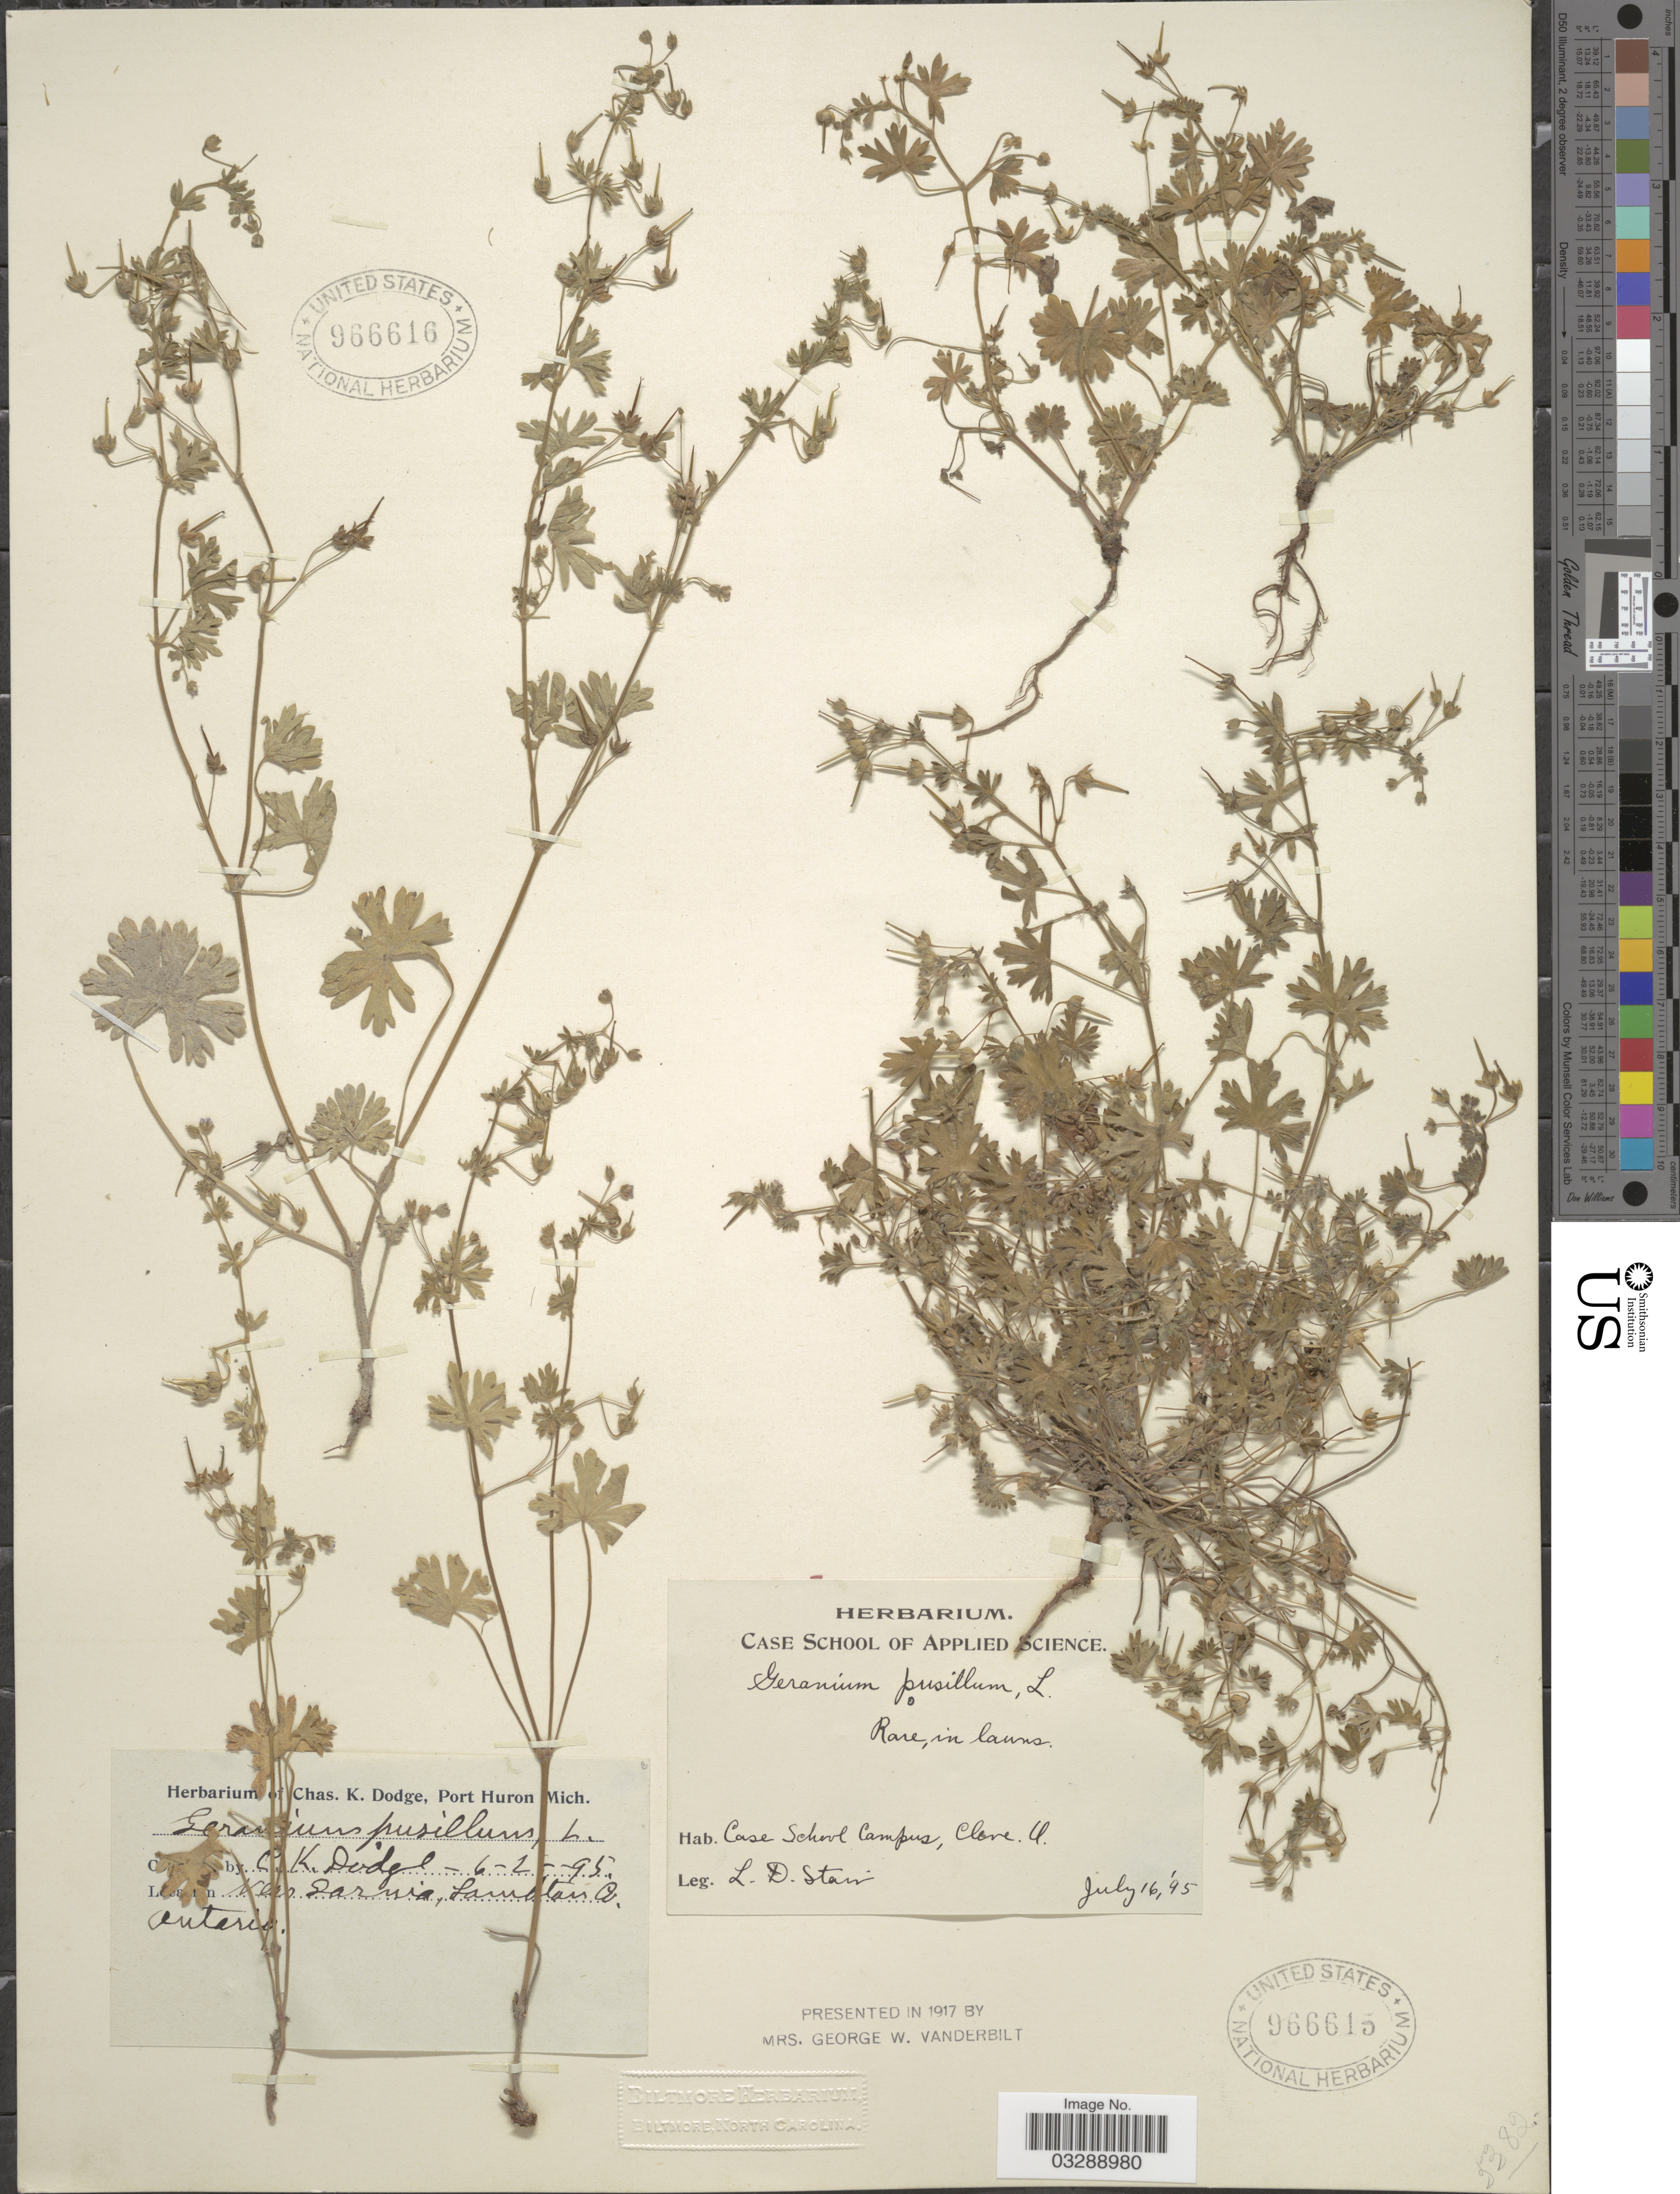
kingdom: Plantae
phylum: Tracheophyta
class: Magnoliopsida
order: Geraniales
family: Geraniaceae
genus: Geranium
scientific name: Geranium pusillum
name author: L.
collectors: C. K. Dodge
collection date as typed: Transcribed d/m/y: 2/6/95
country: Canada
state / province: Ontario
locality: Near Sarnia, Lambton Co.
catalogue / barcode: US 966616-2